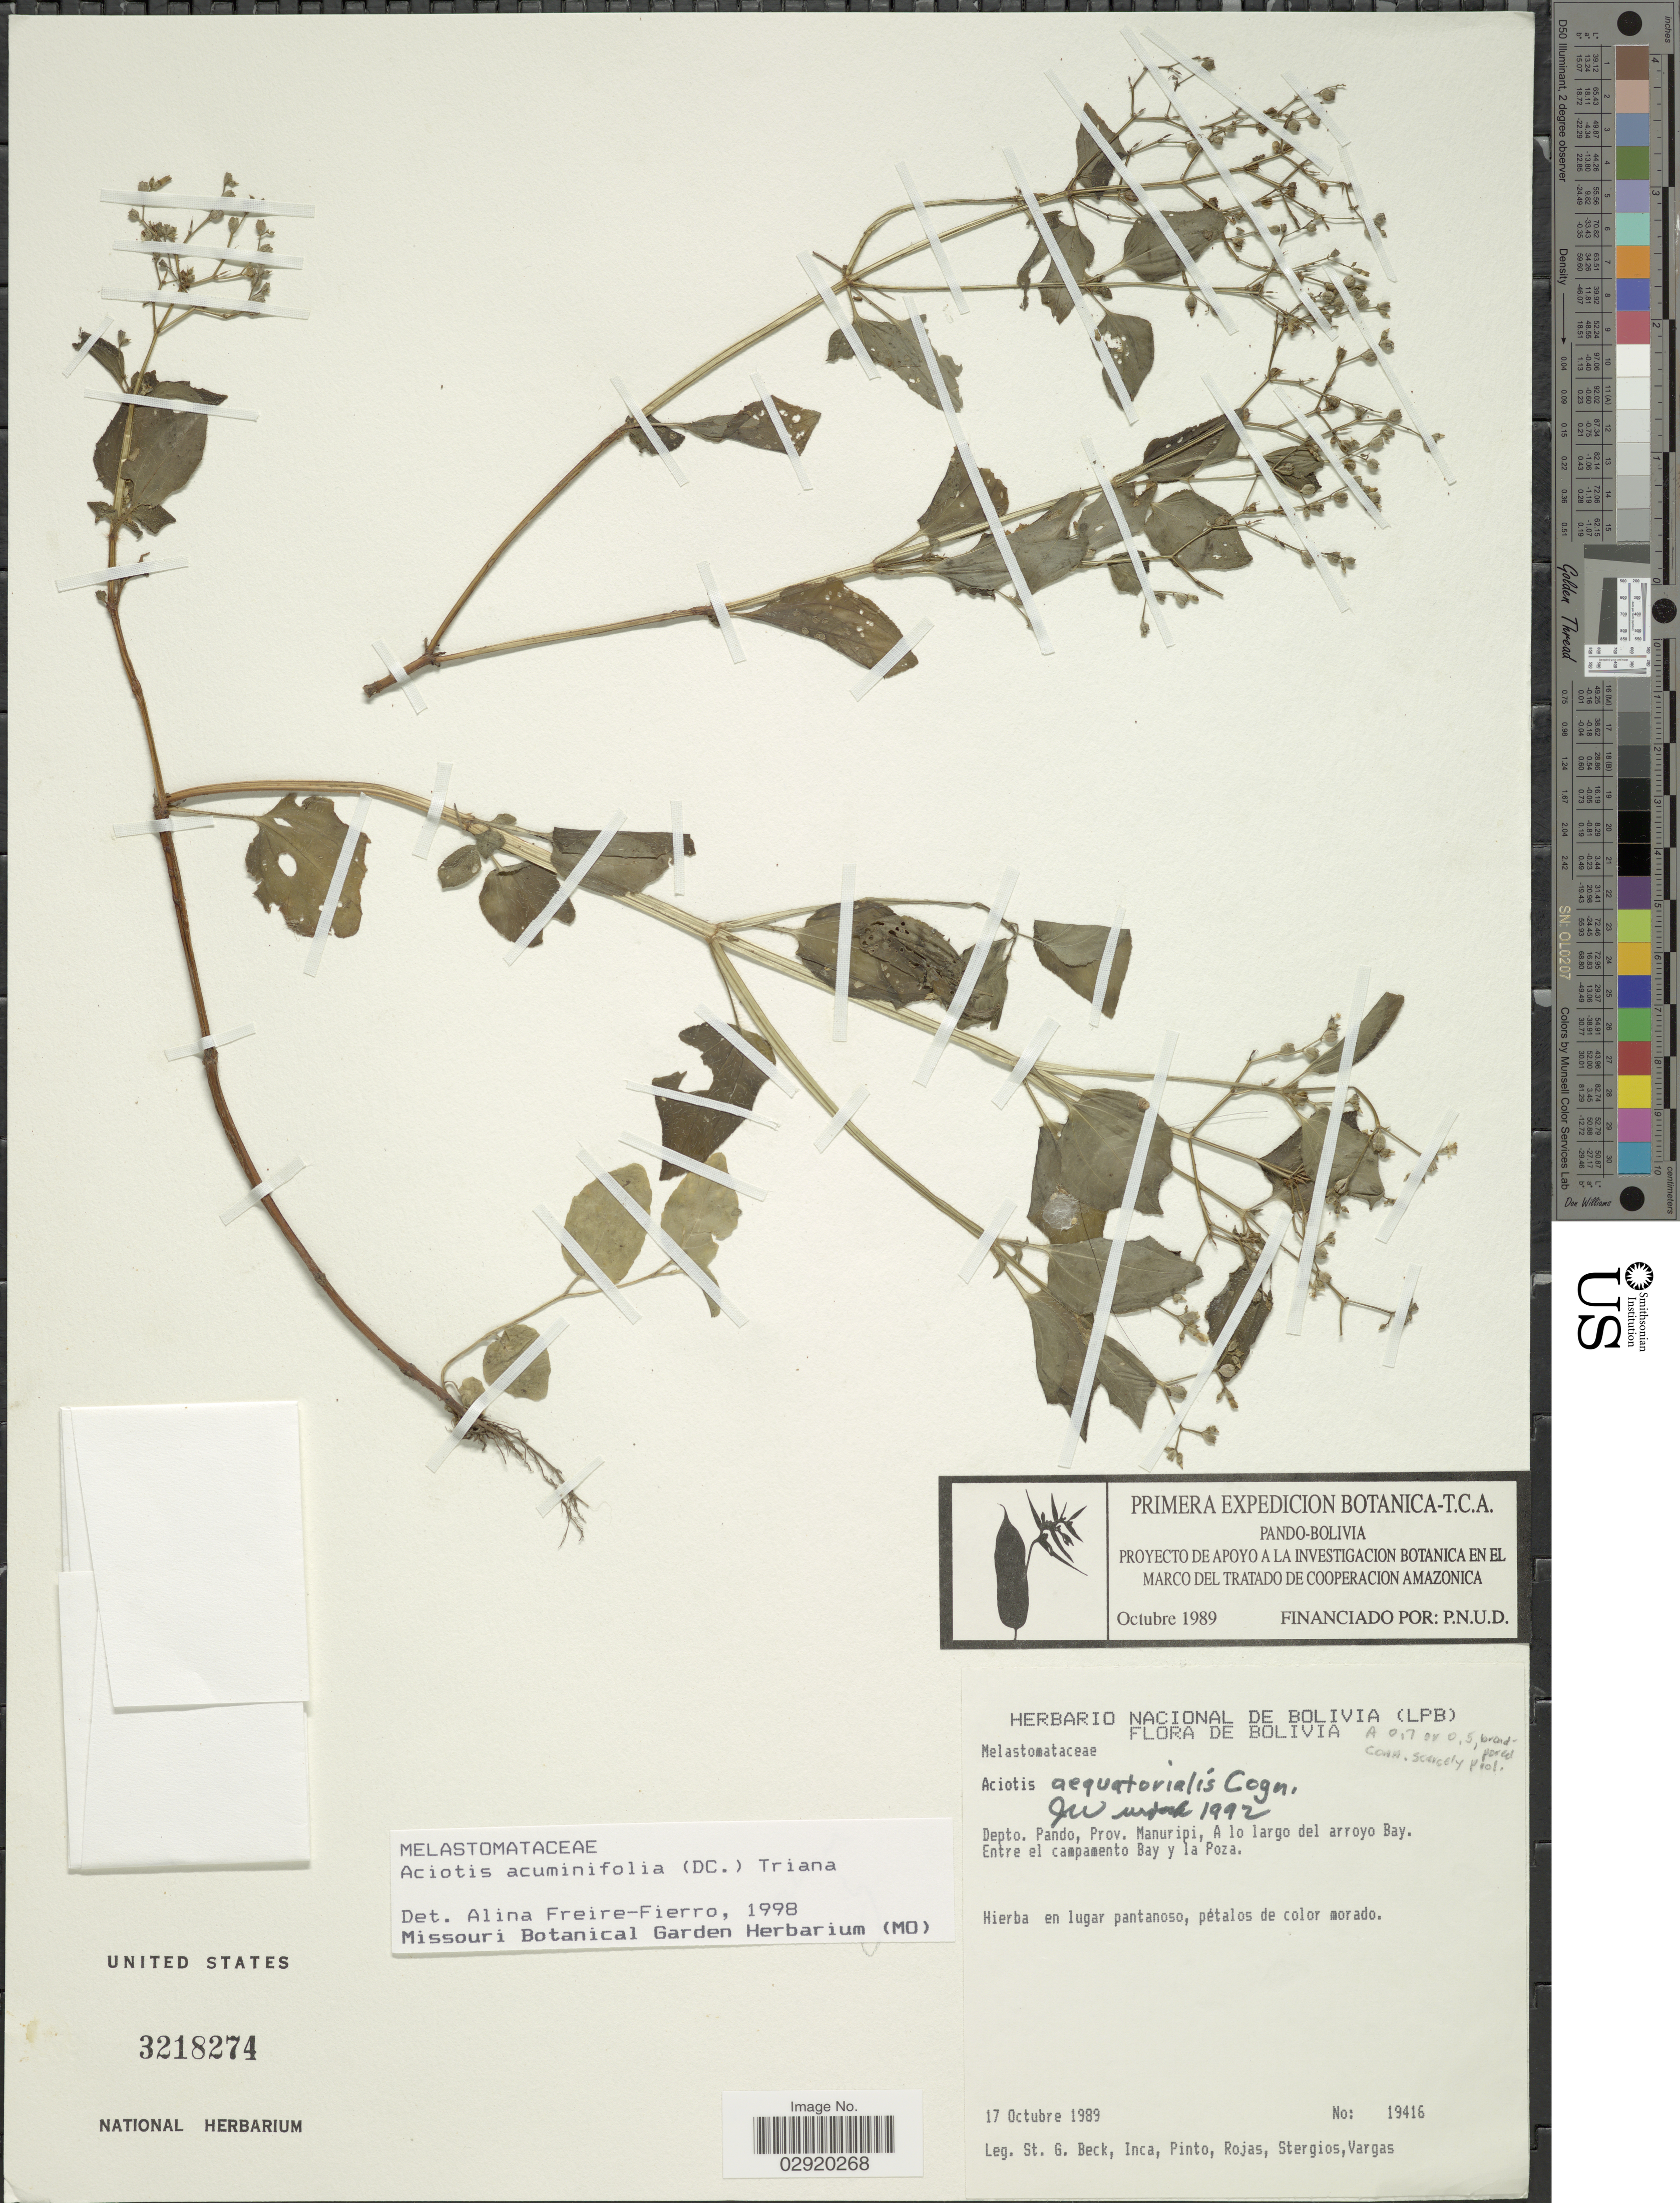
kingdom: Plantae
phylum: Tracheophyta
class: Magnoliopsida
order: Myrtales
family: Melastomataceae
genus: Aciotis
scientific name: Aciotis acuminifolia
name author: (Mart. ex DC.) Triana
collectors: S. G. Beck, -. Inca, Pinto, --, Rojas, -- & et al.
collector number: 19416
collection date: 1989-10-17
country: Bolivia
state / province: Pando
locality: Depto. Pando, Prov. Manuripi, A lo largo del arroyo Bay. Entre el campamento Bay y la Poza.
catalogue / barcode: US 3218274